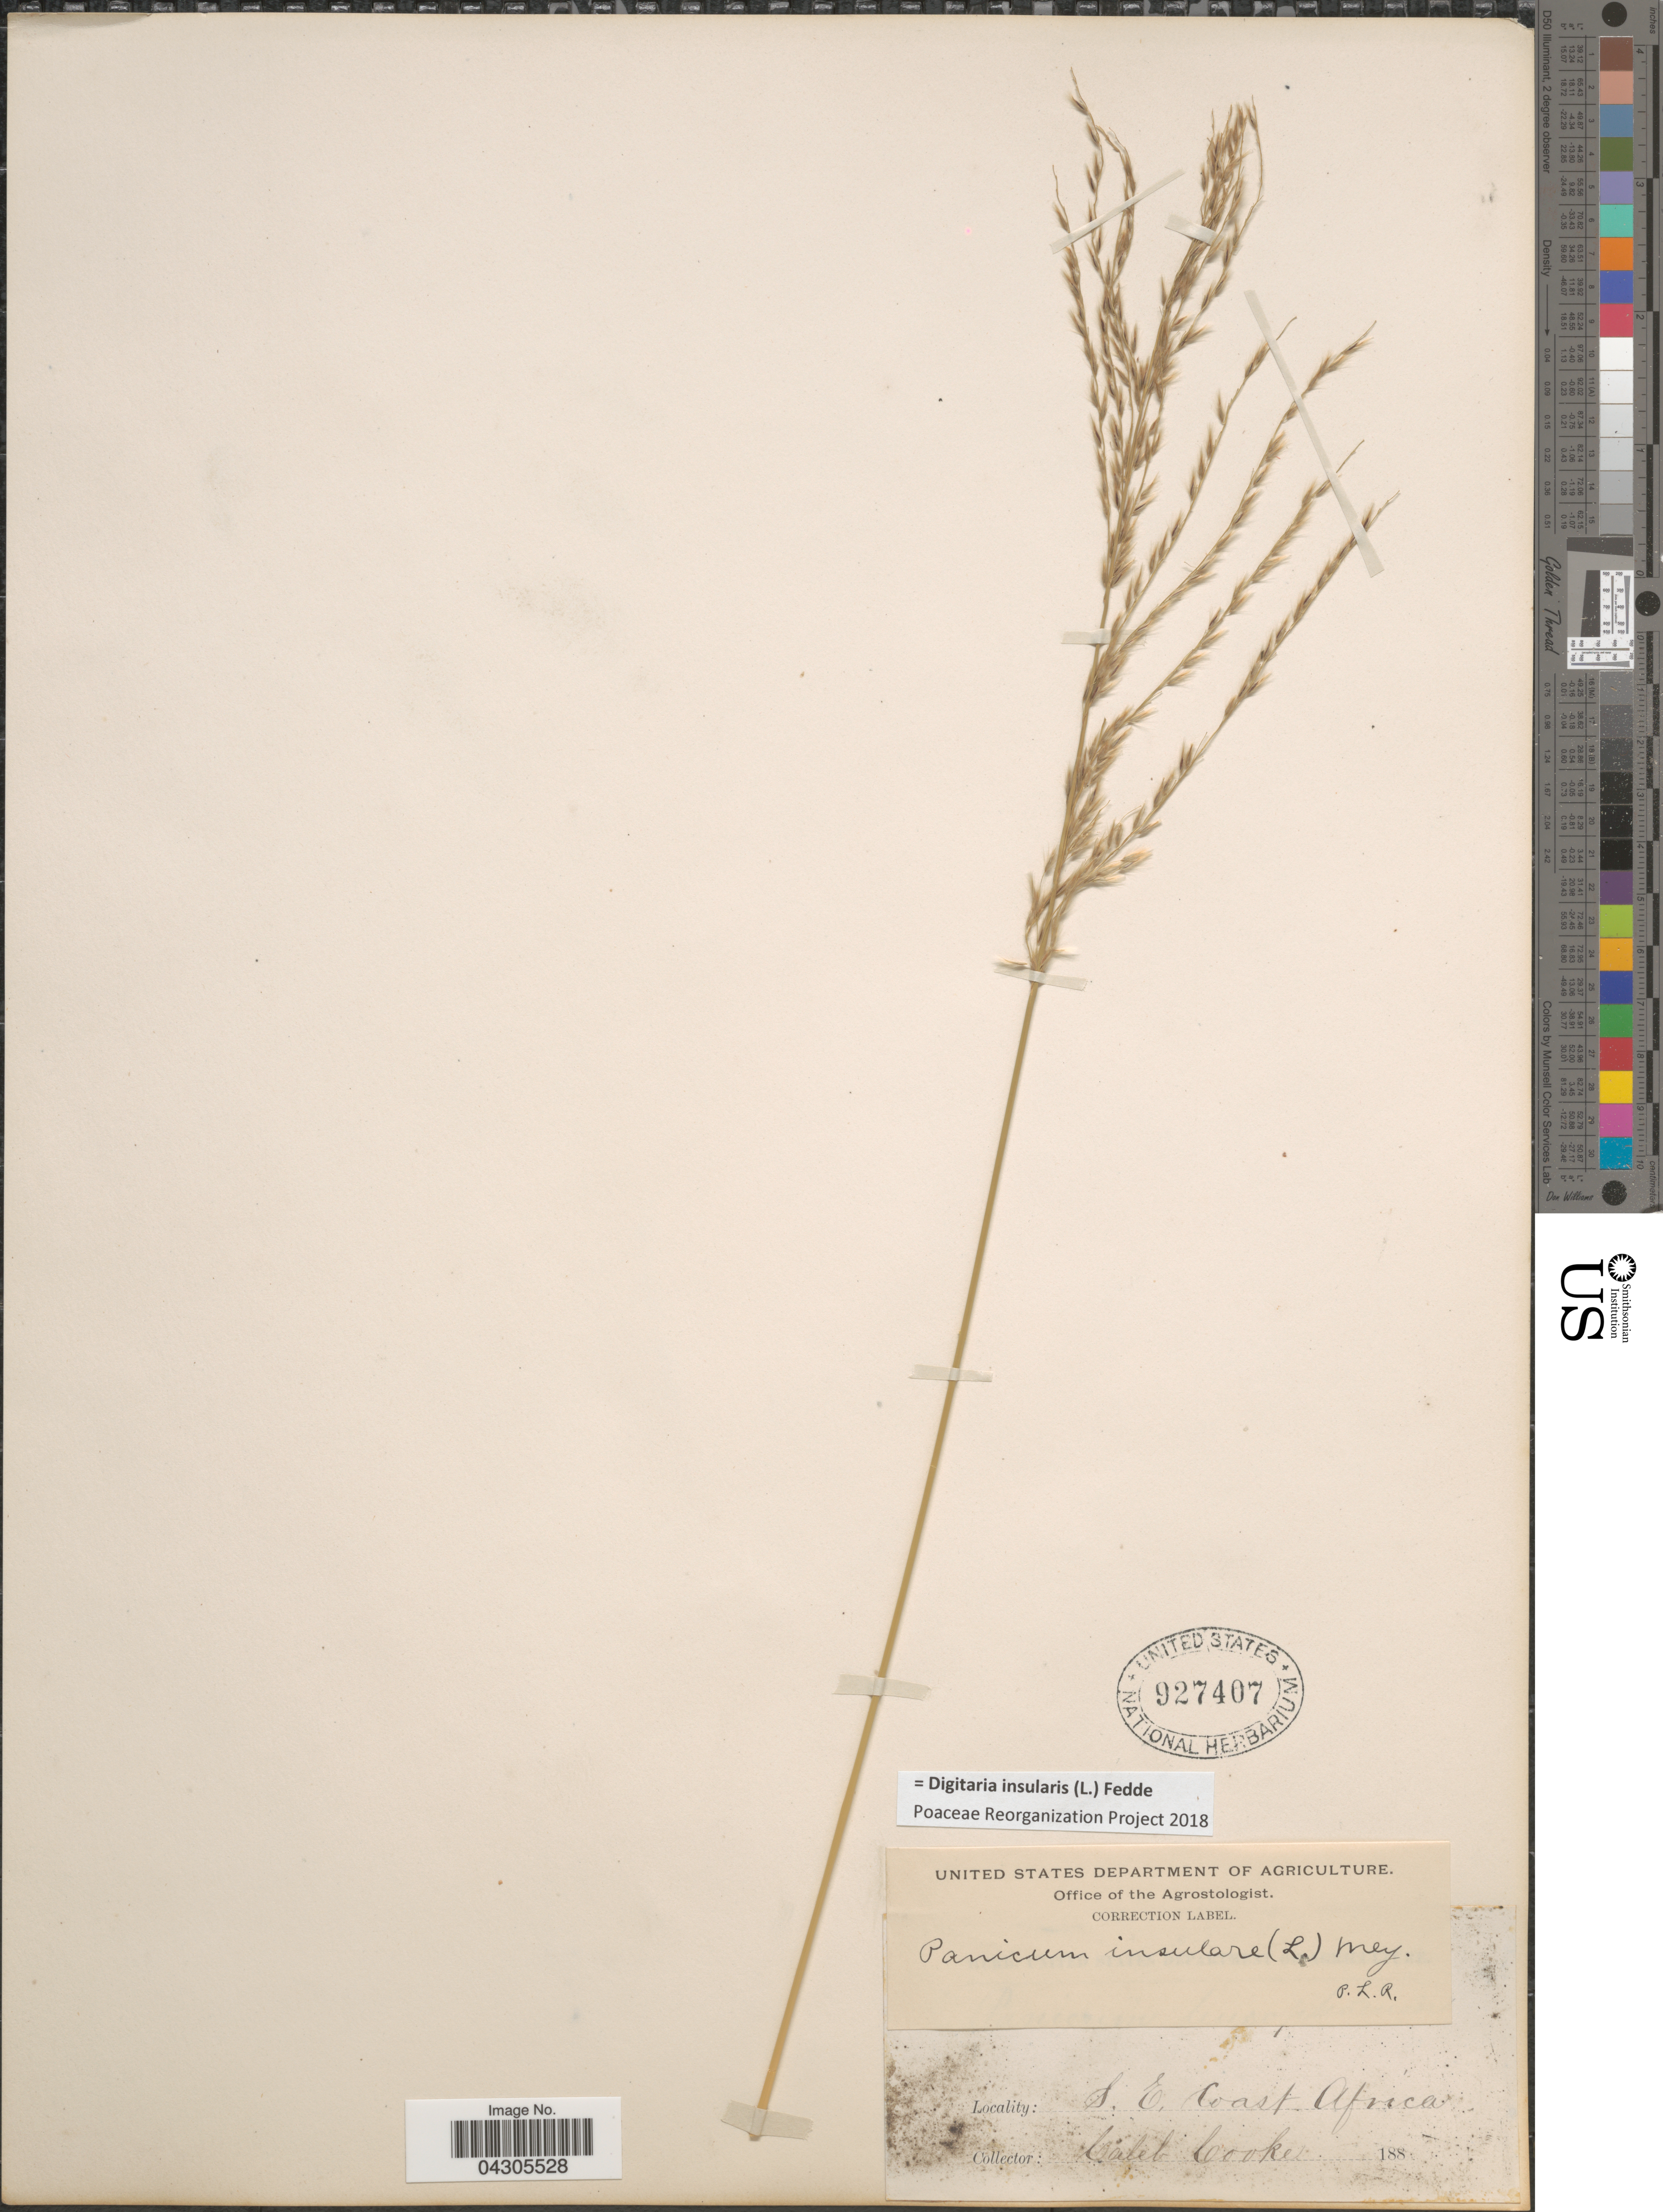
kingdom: Plantae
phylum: Tracheophyta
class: Liliopsida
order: Poales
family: Poaceae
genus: Digitaria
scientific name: Digitaria insularis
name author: (L.) Fedde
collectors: C. M. Cooke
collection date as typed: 188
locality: S.E. Coast Africa.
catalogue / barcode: US 927407